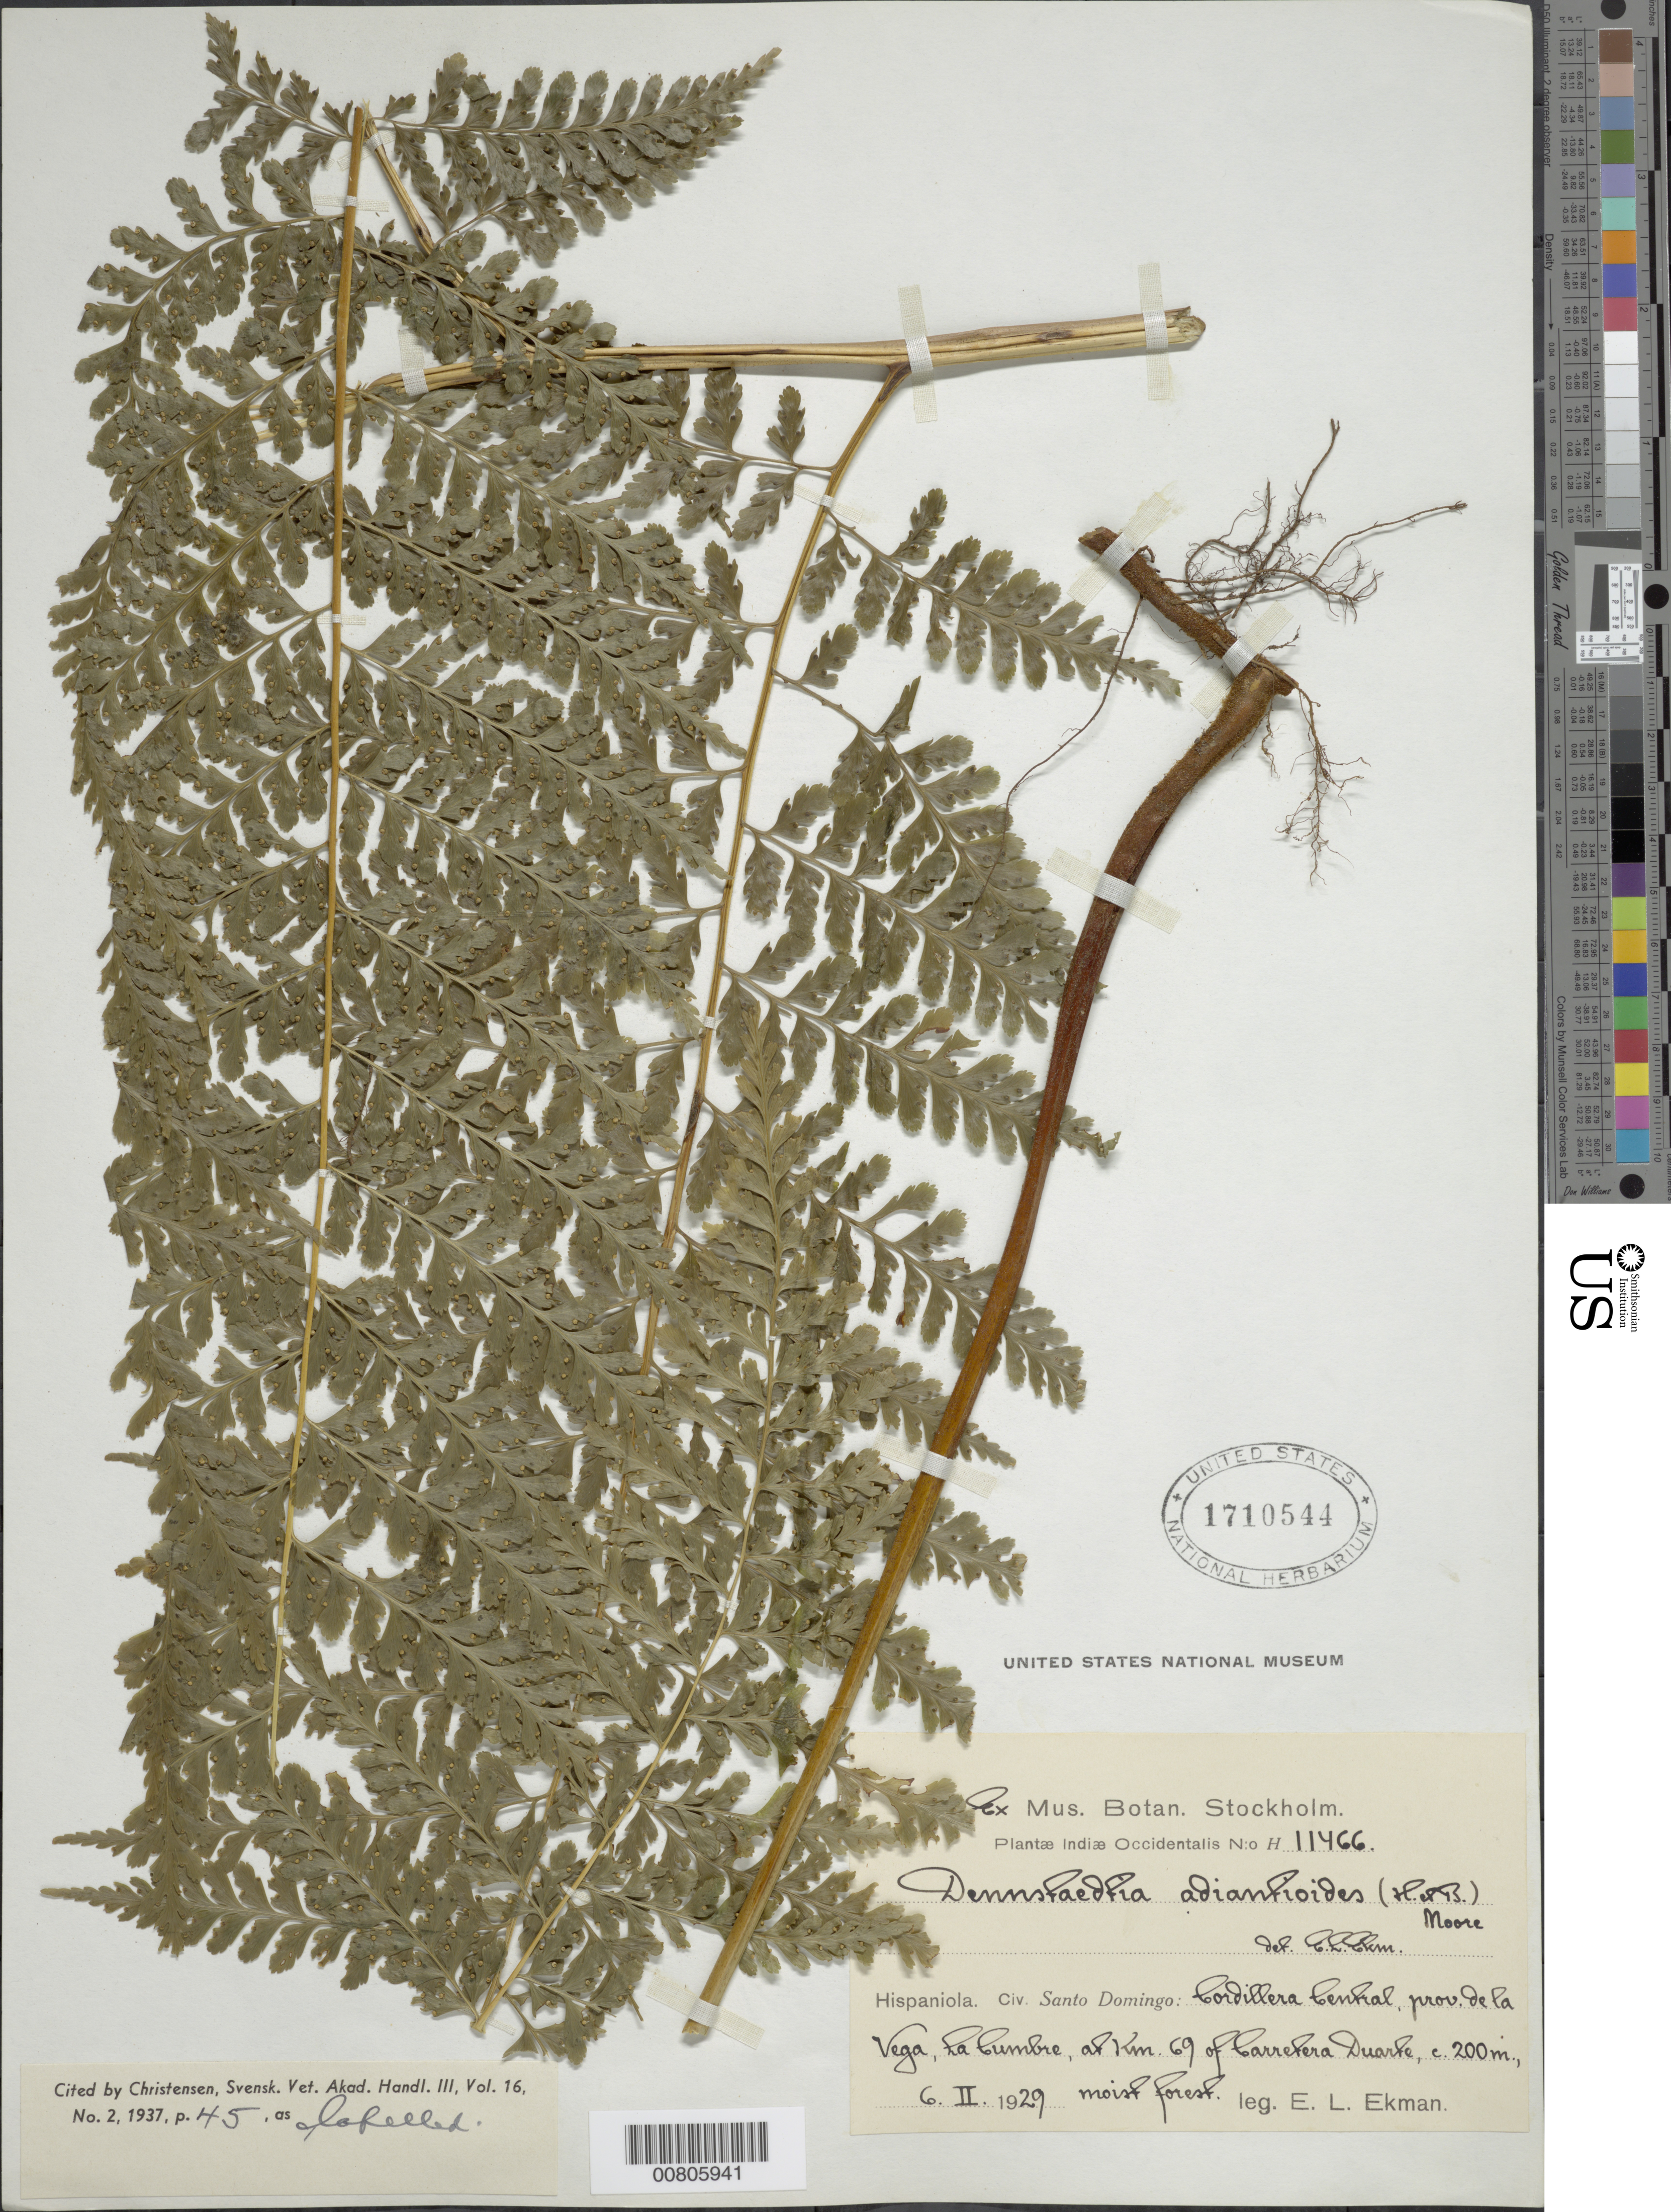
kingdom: Plantae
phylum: Tracheophyta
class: Polypodiopsida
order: Polypodiales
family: Dennstaedtiaceae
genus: Dennstaedtia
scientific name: Dennstaedtia bipinnata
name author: (Cav.) Maxon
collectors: E. L. Ekman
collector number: H 11466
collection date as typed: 06 Feb 1929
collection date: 1929-02-06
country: Dominican Republic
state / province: La Vega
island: Hispaniola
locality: Cordillera Central, La Cumbre, km 69 of Carretera Duarte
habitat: Moist forest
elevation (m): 200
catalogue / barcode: US 1710544